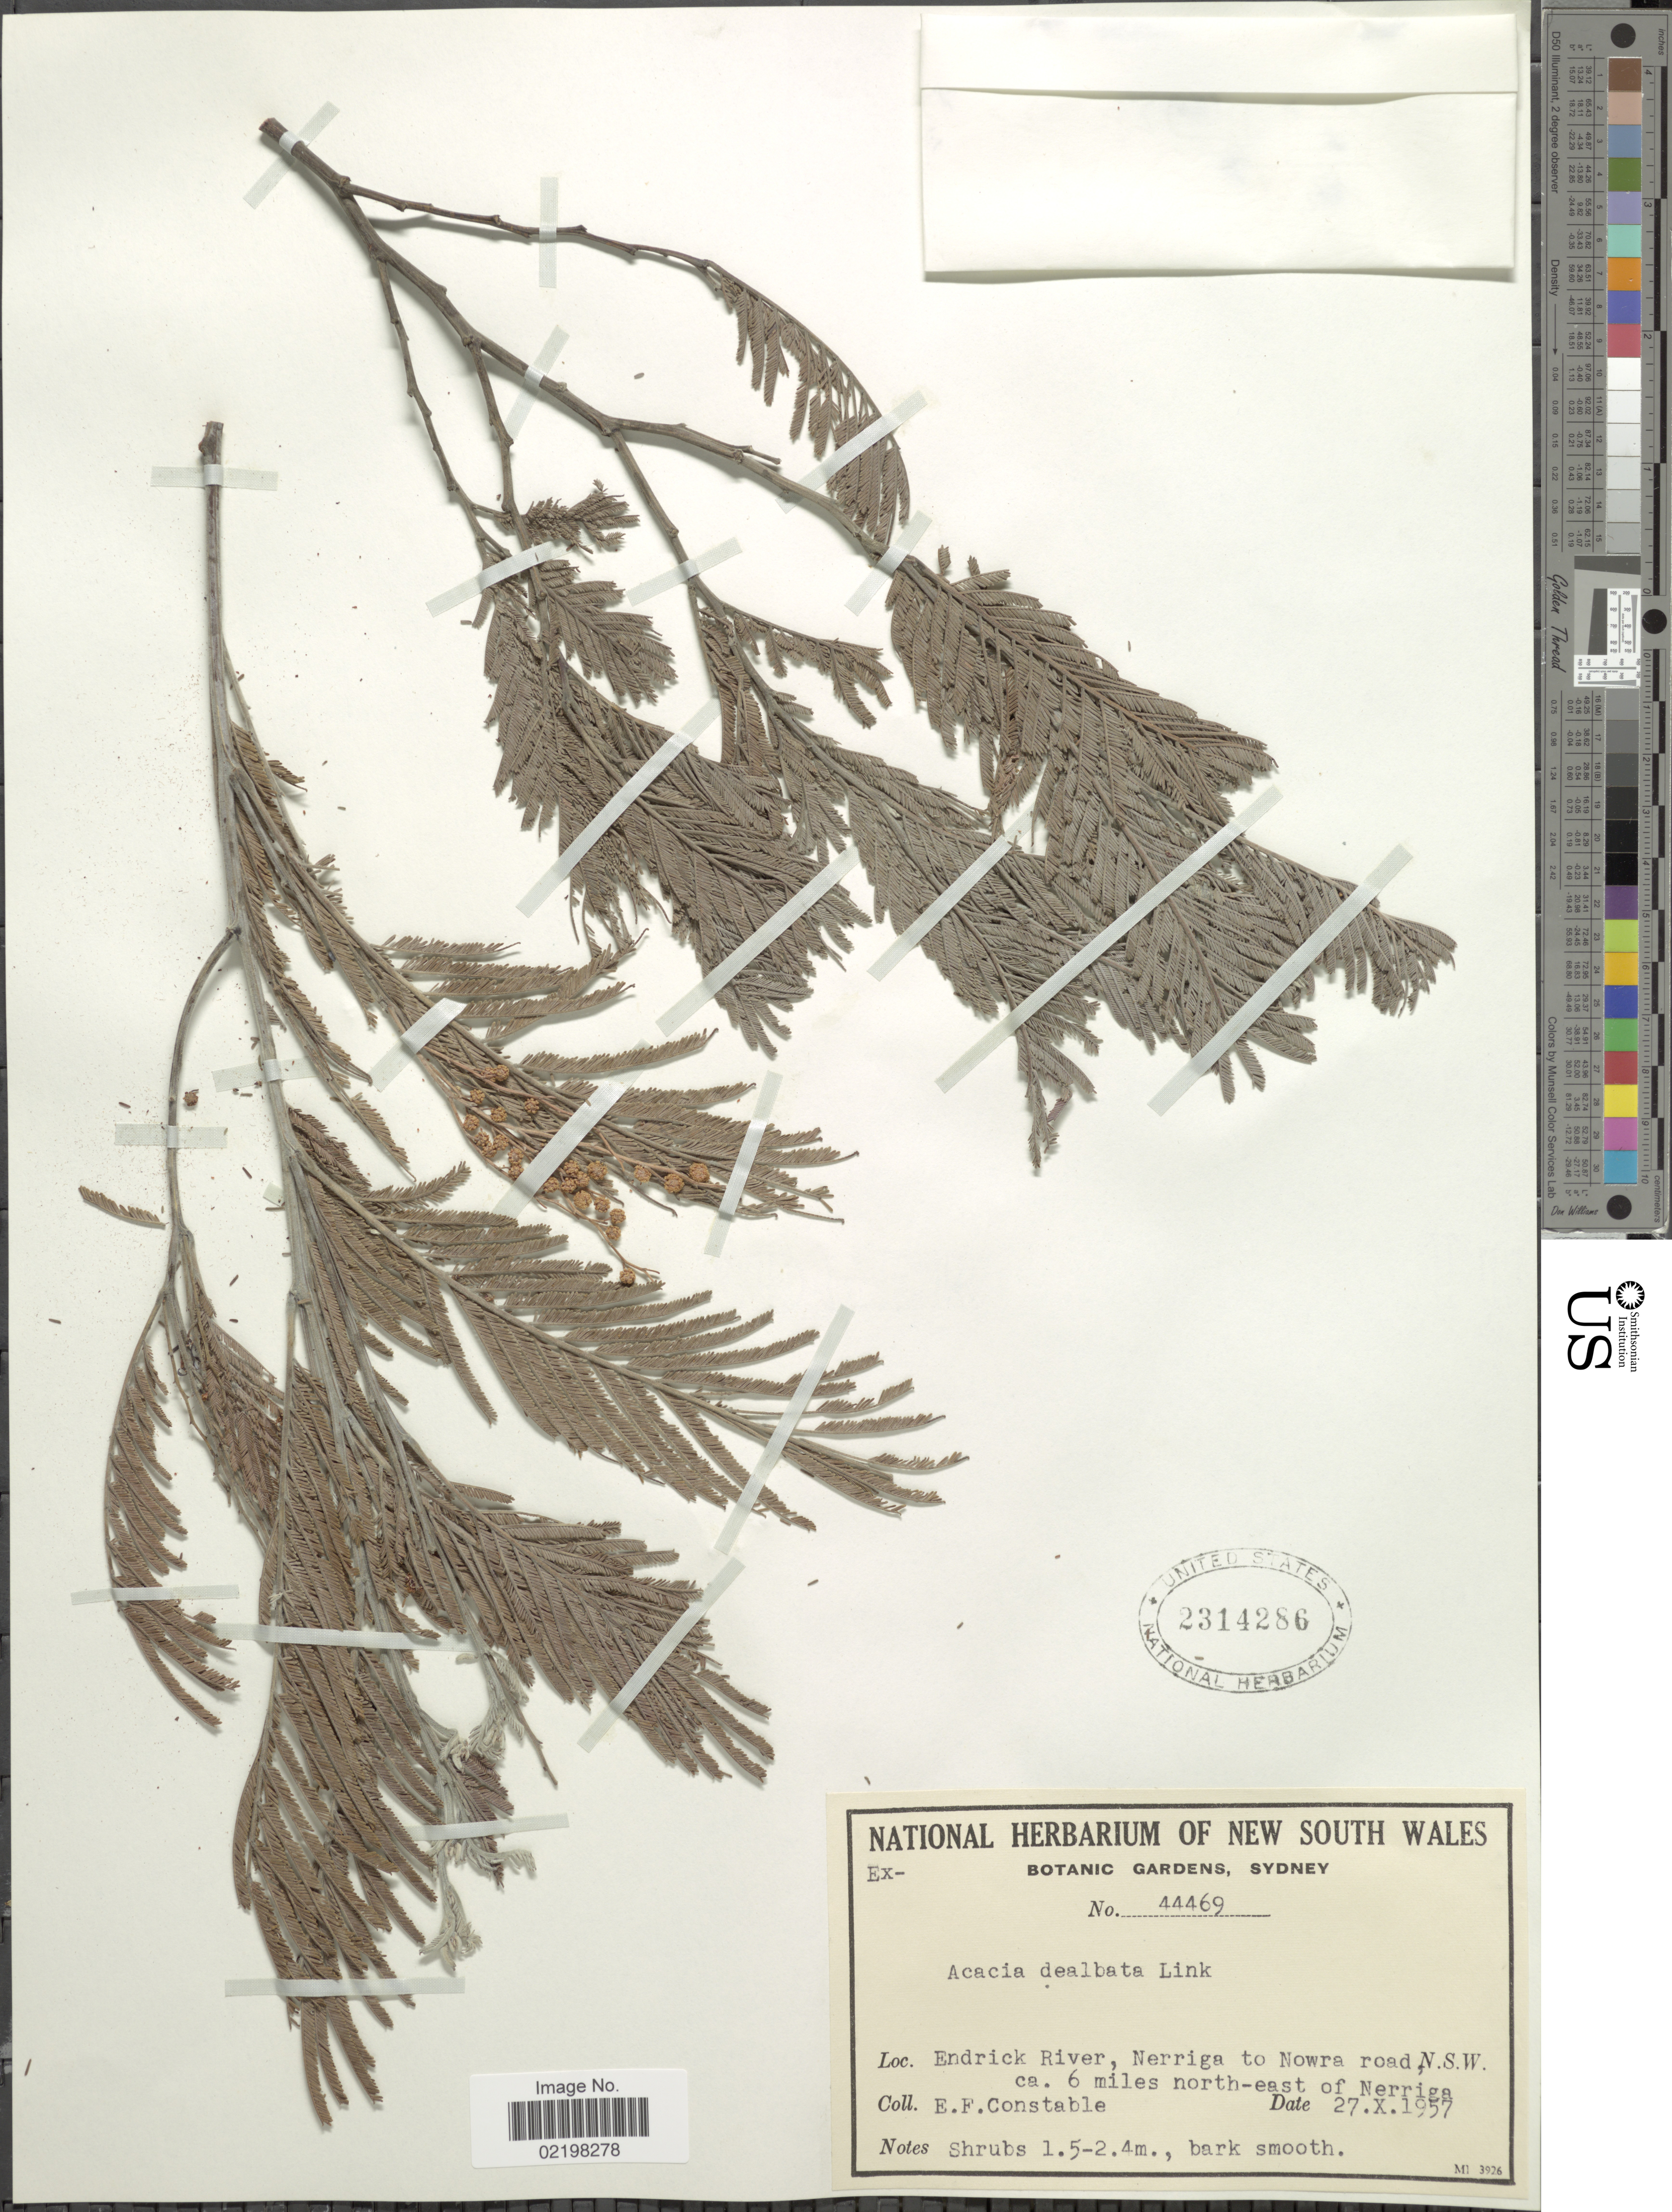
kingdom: Plantae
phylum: Tracheophyta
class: Magnoliopsida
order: Fabales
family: Fabaceae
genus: Acacia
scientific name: Acacia decurrens var. dealbata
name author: (Link) Maiden ex F. Muell.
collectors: E. F. Constable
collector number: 44469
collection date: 1957-10-27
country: Australia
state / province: New South Wales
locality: Endrick River, Nerriga to Nowra road, ca. 6 miles north-east of Nerriga.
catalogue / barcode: US 2314286